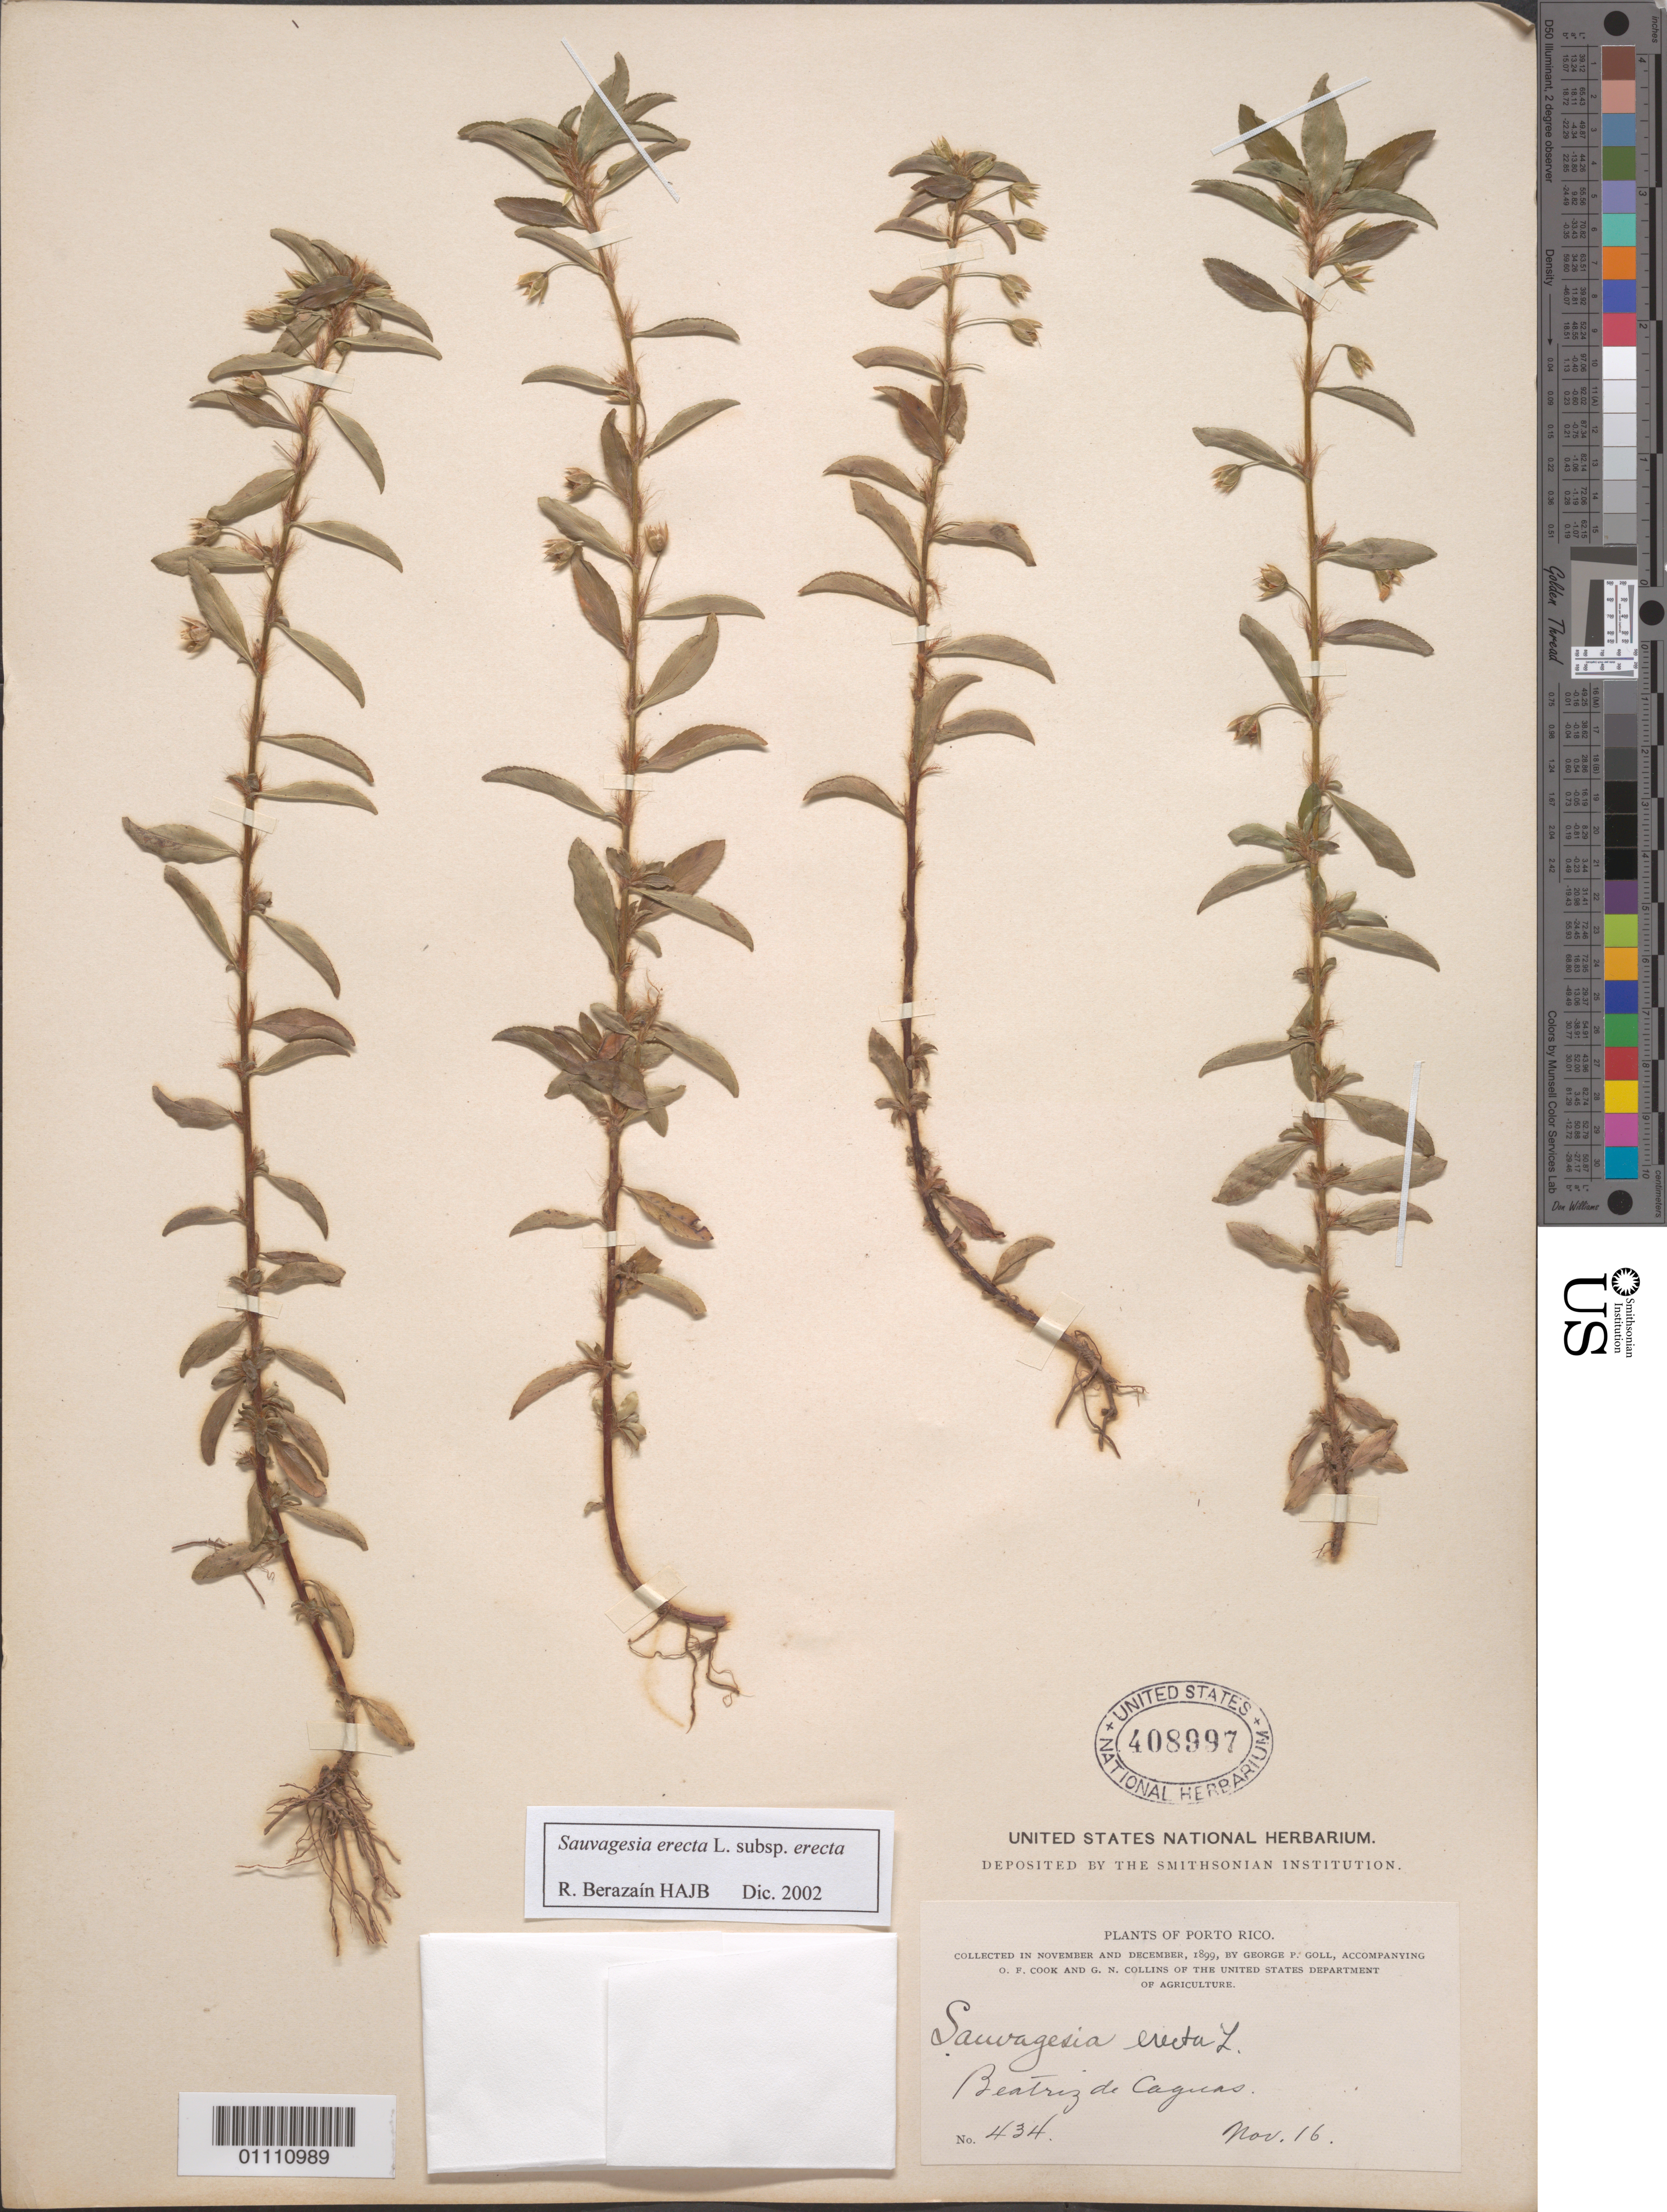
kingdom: Plantae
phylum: Tracheophyta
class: Magnoliopsida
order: Malpighiales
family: Ochnaceae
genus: Sauvagesia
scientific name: Sauvagesia erecta subsp. erecta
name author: L.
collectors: G. Goll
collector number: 434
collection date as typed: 16 Nov 1899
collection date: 1899-11-16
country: Puerto Rico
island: Puerto Rico I.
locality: Beatriz de Cagua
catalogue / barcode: US 408997